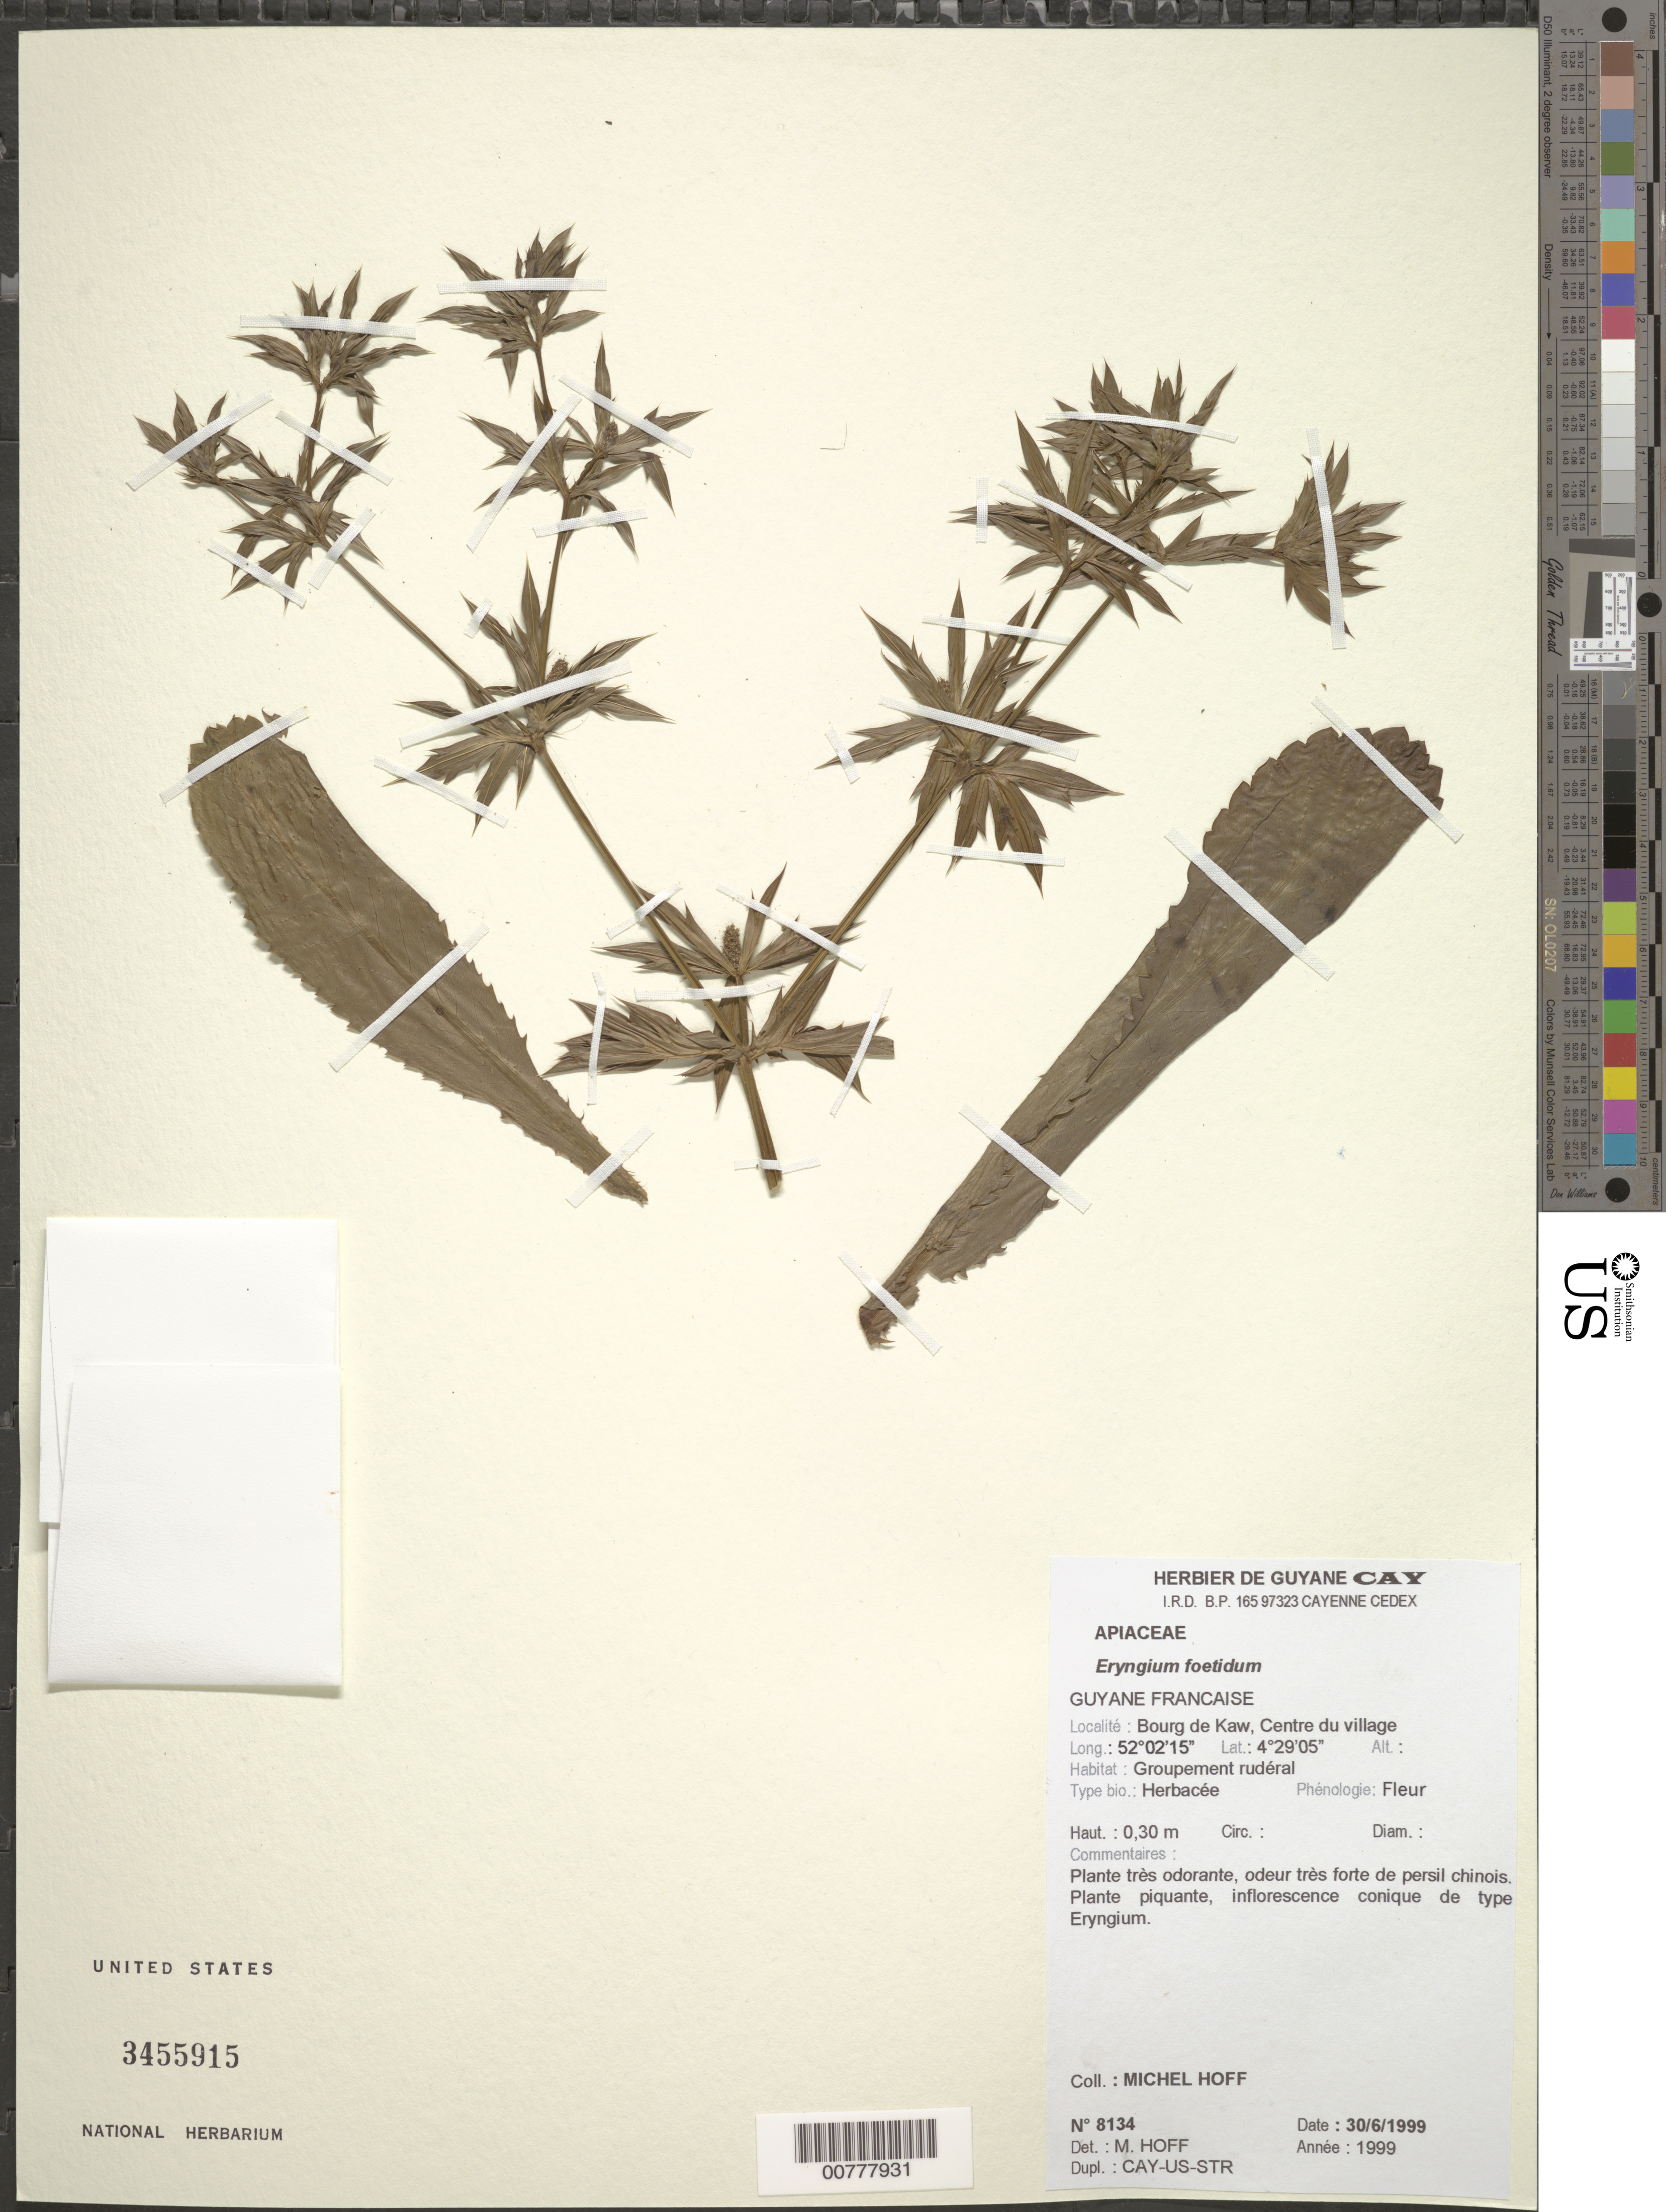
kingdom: Plantae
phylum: Tracheophyta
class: Magnoliopsida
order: Apiales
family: Apiaceae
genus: Eryngium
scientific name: Eryngium foetidum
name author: L.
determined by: Hoff, M.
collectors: M. Hoff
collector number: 8134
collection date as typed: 30-Jun-99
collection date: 1999-06-30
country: French Guiana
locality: Bourg de Kaw, centre du village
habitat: Groupement rudéral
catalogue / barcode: US 3455915